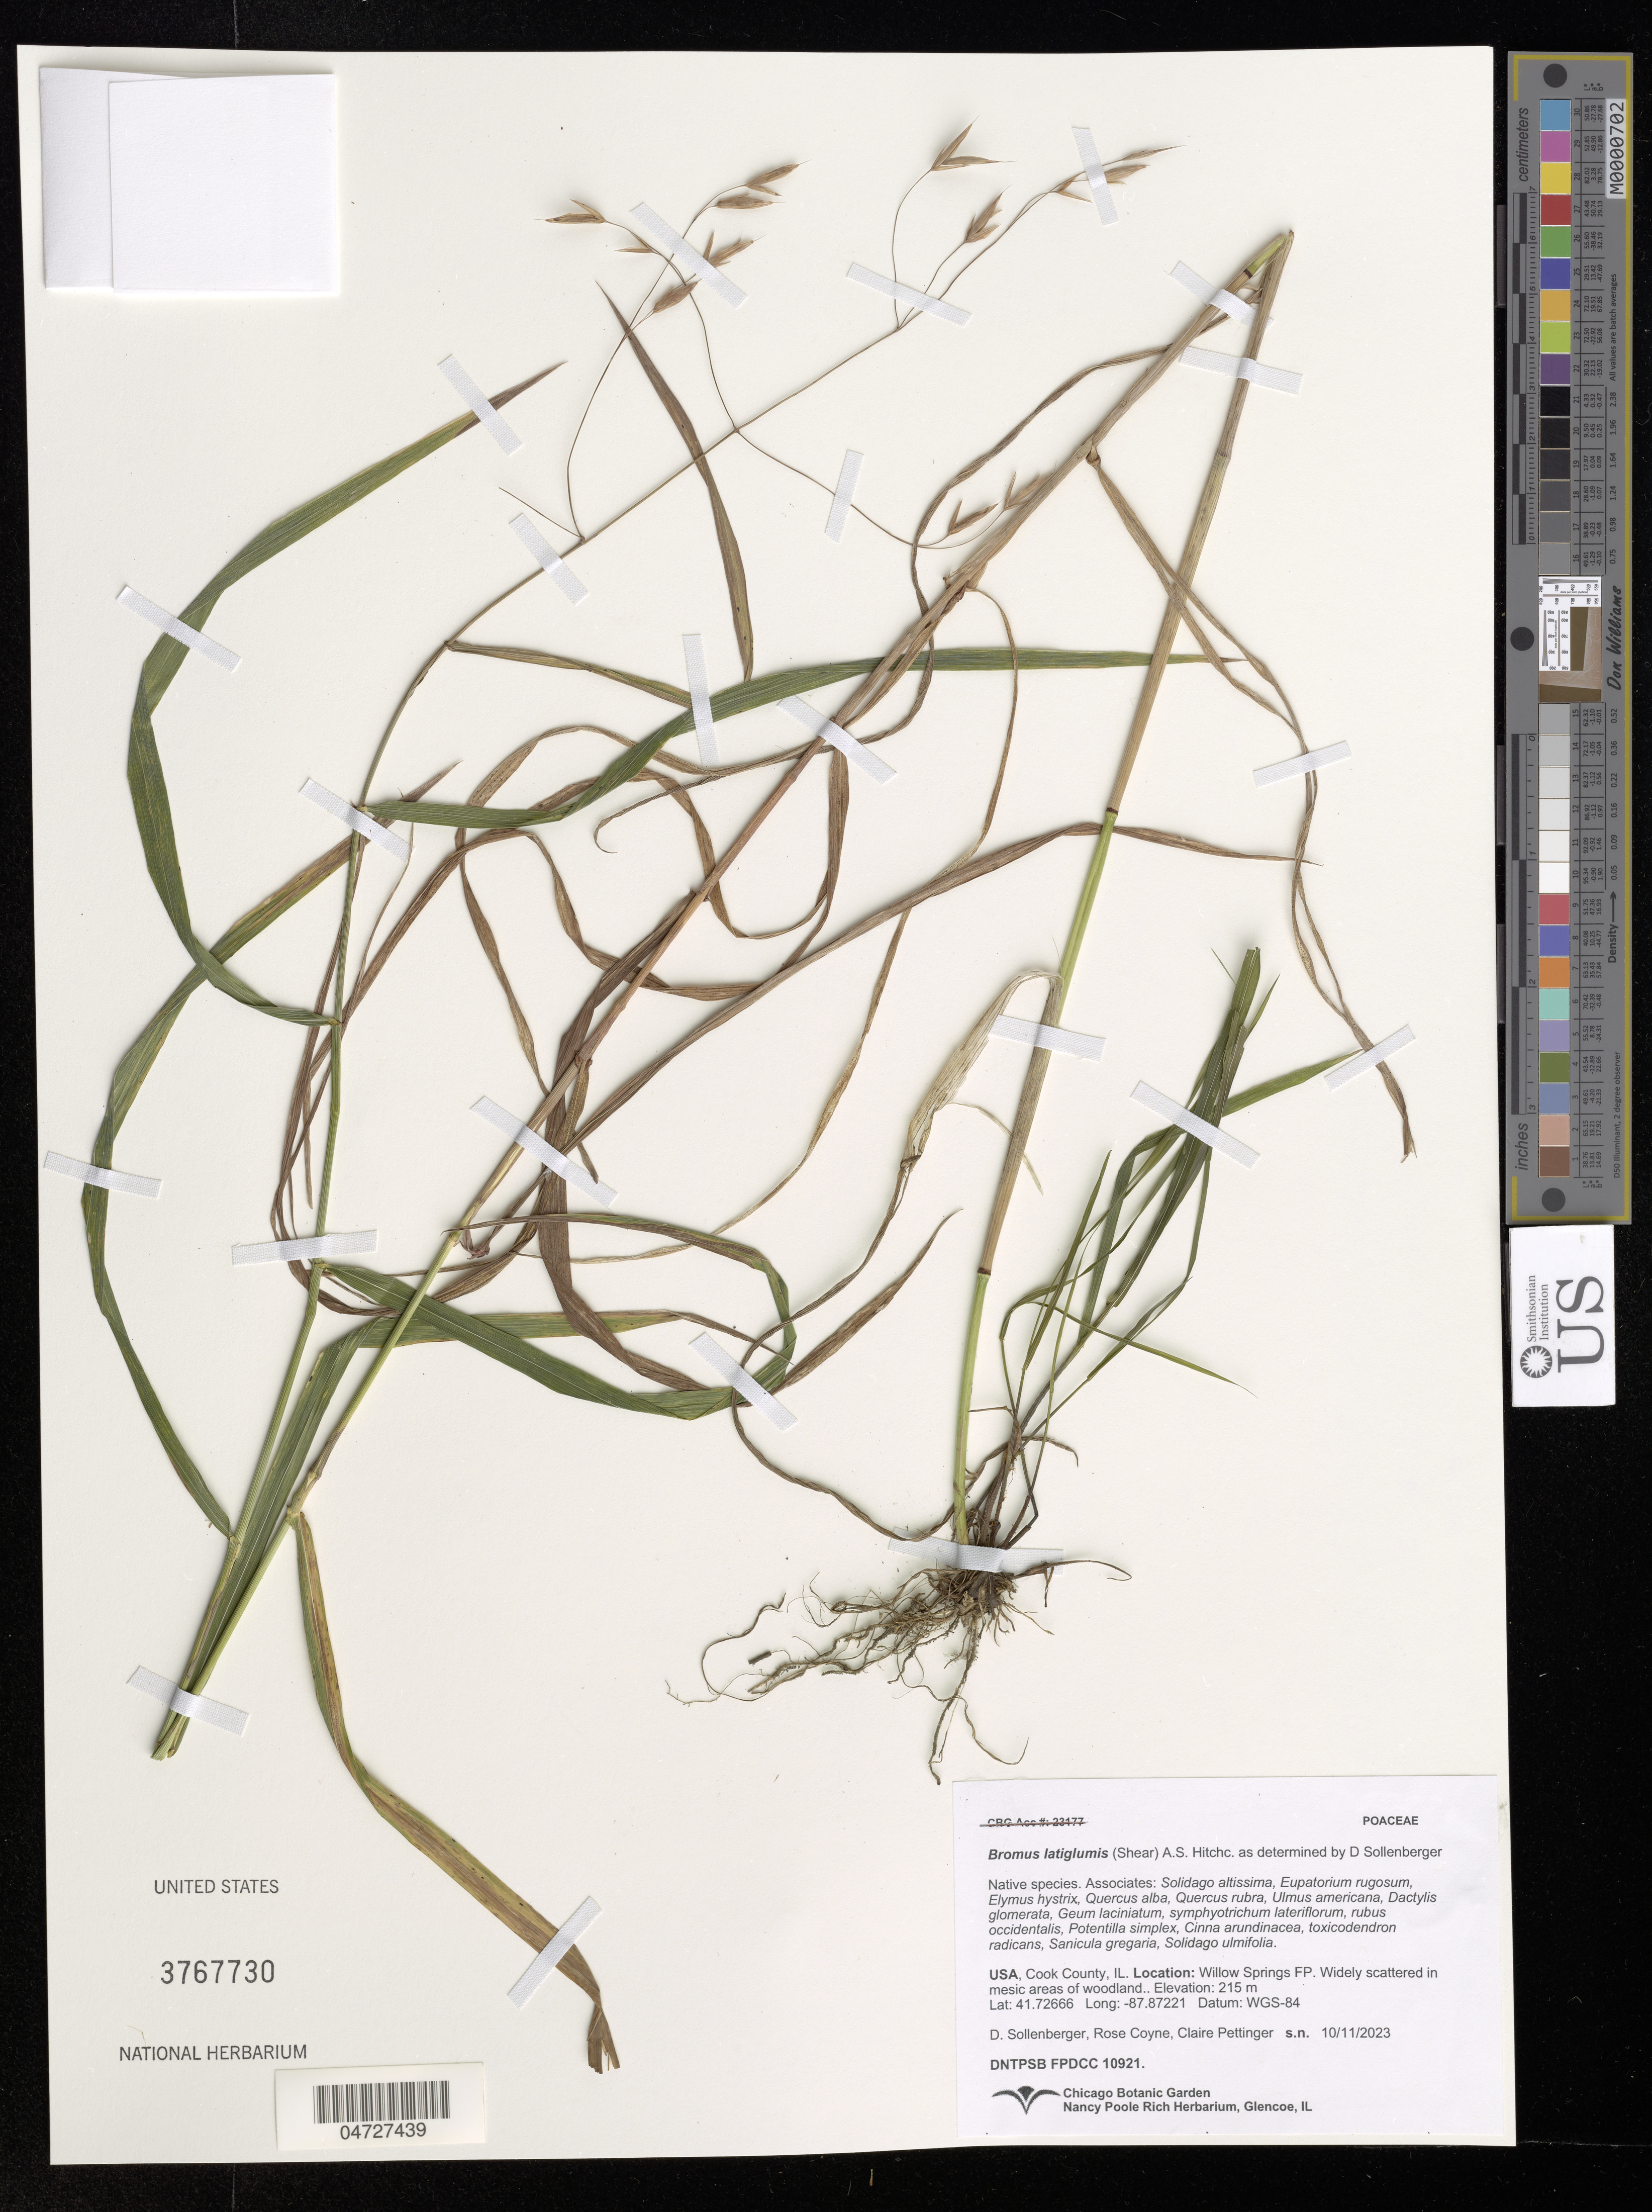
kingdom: Plantae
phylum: Tracheophyta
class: Liliopsida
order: Poales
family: Poaceae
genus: Bromus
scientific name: Bromus latiglumis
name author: (Scribn. ex Shear) Hitchc.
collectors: D. Sollenberger, R. Coyne & C. Pettinger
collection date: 2023-11-10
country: United States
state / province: Illinois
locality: Cook County.Willow Springs FP. Widely scatted in mesic areas of woodland.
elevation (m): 215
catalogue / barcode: US 3767730